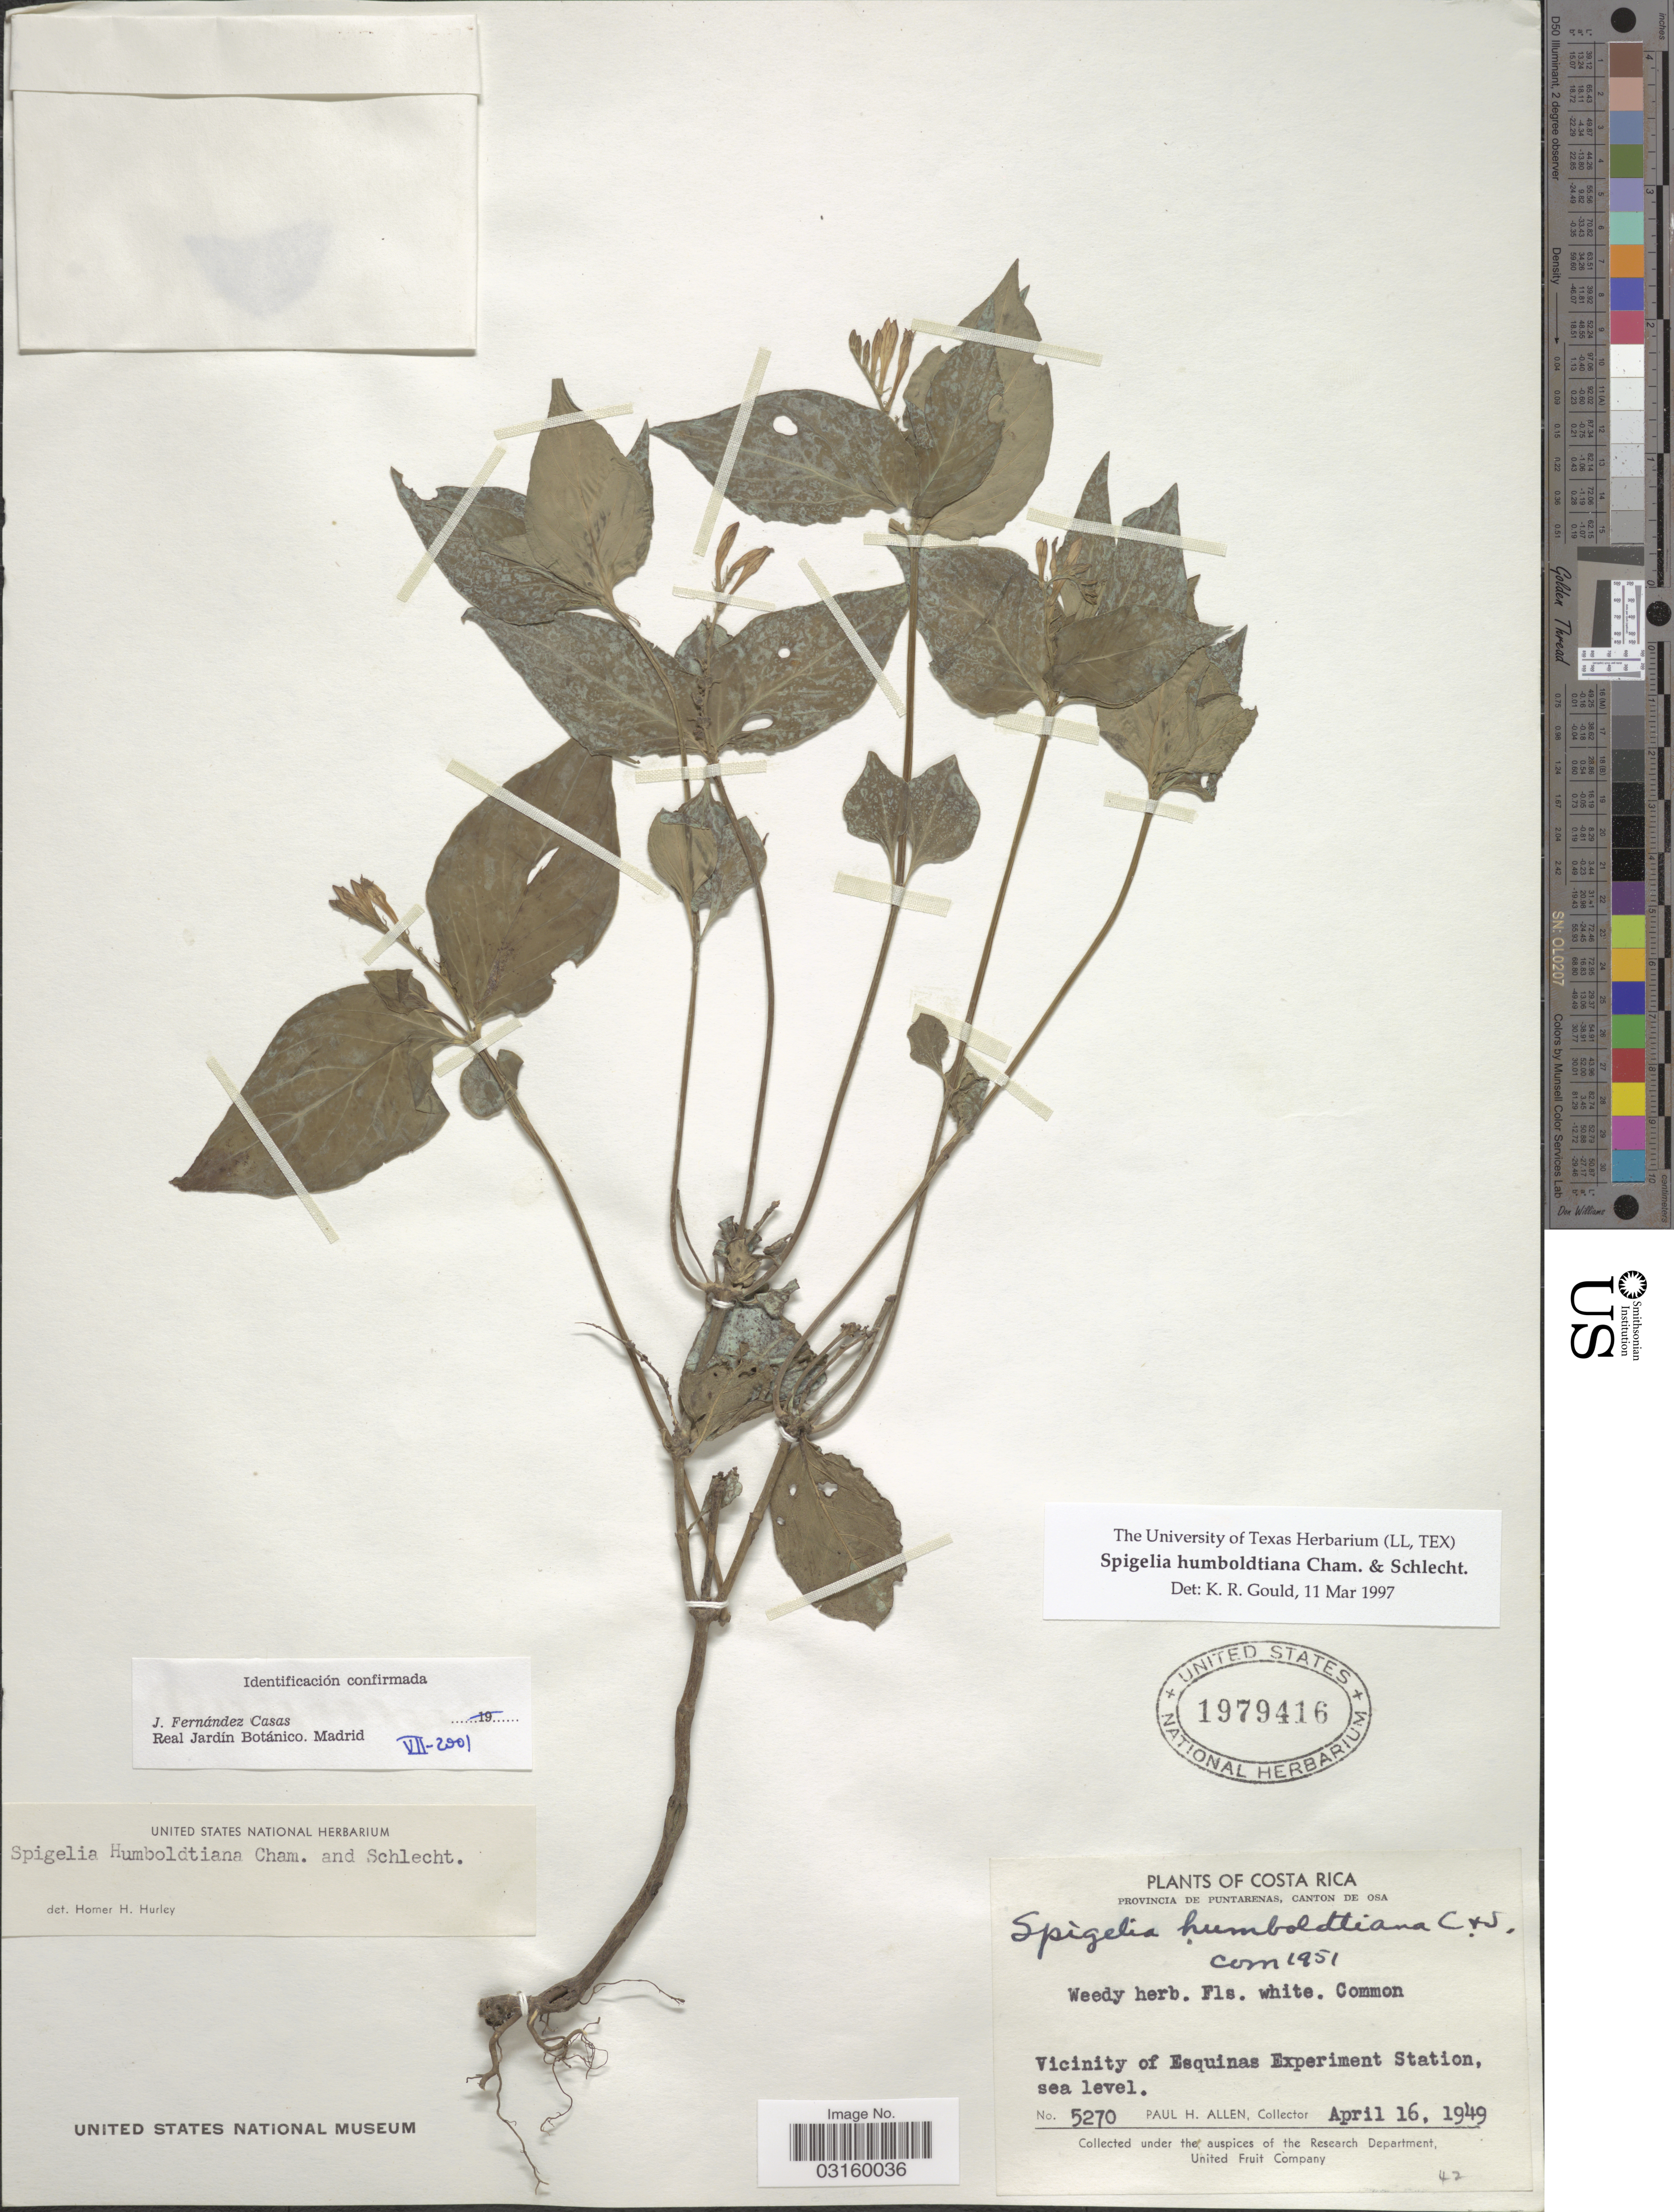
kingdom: Plantae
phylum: Tracheophyta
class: Magnoliopsida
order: Gentianales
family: Loganiaceae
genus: Spigelia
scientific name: Spigelia humboldtiana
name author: Cham. & Schltdl.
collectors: P. H. Allen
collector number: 5270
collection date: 1949-04-16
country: Costa Rica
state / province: Puntarenas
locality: Canton de Osa, Vicinity of Esquinas Experiment Station.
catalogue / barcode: US 1979416